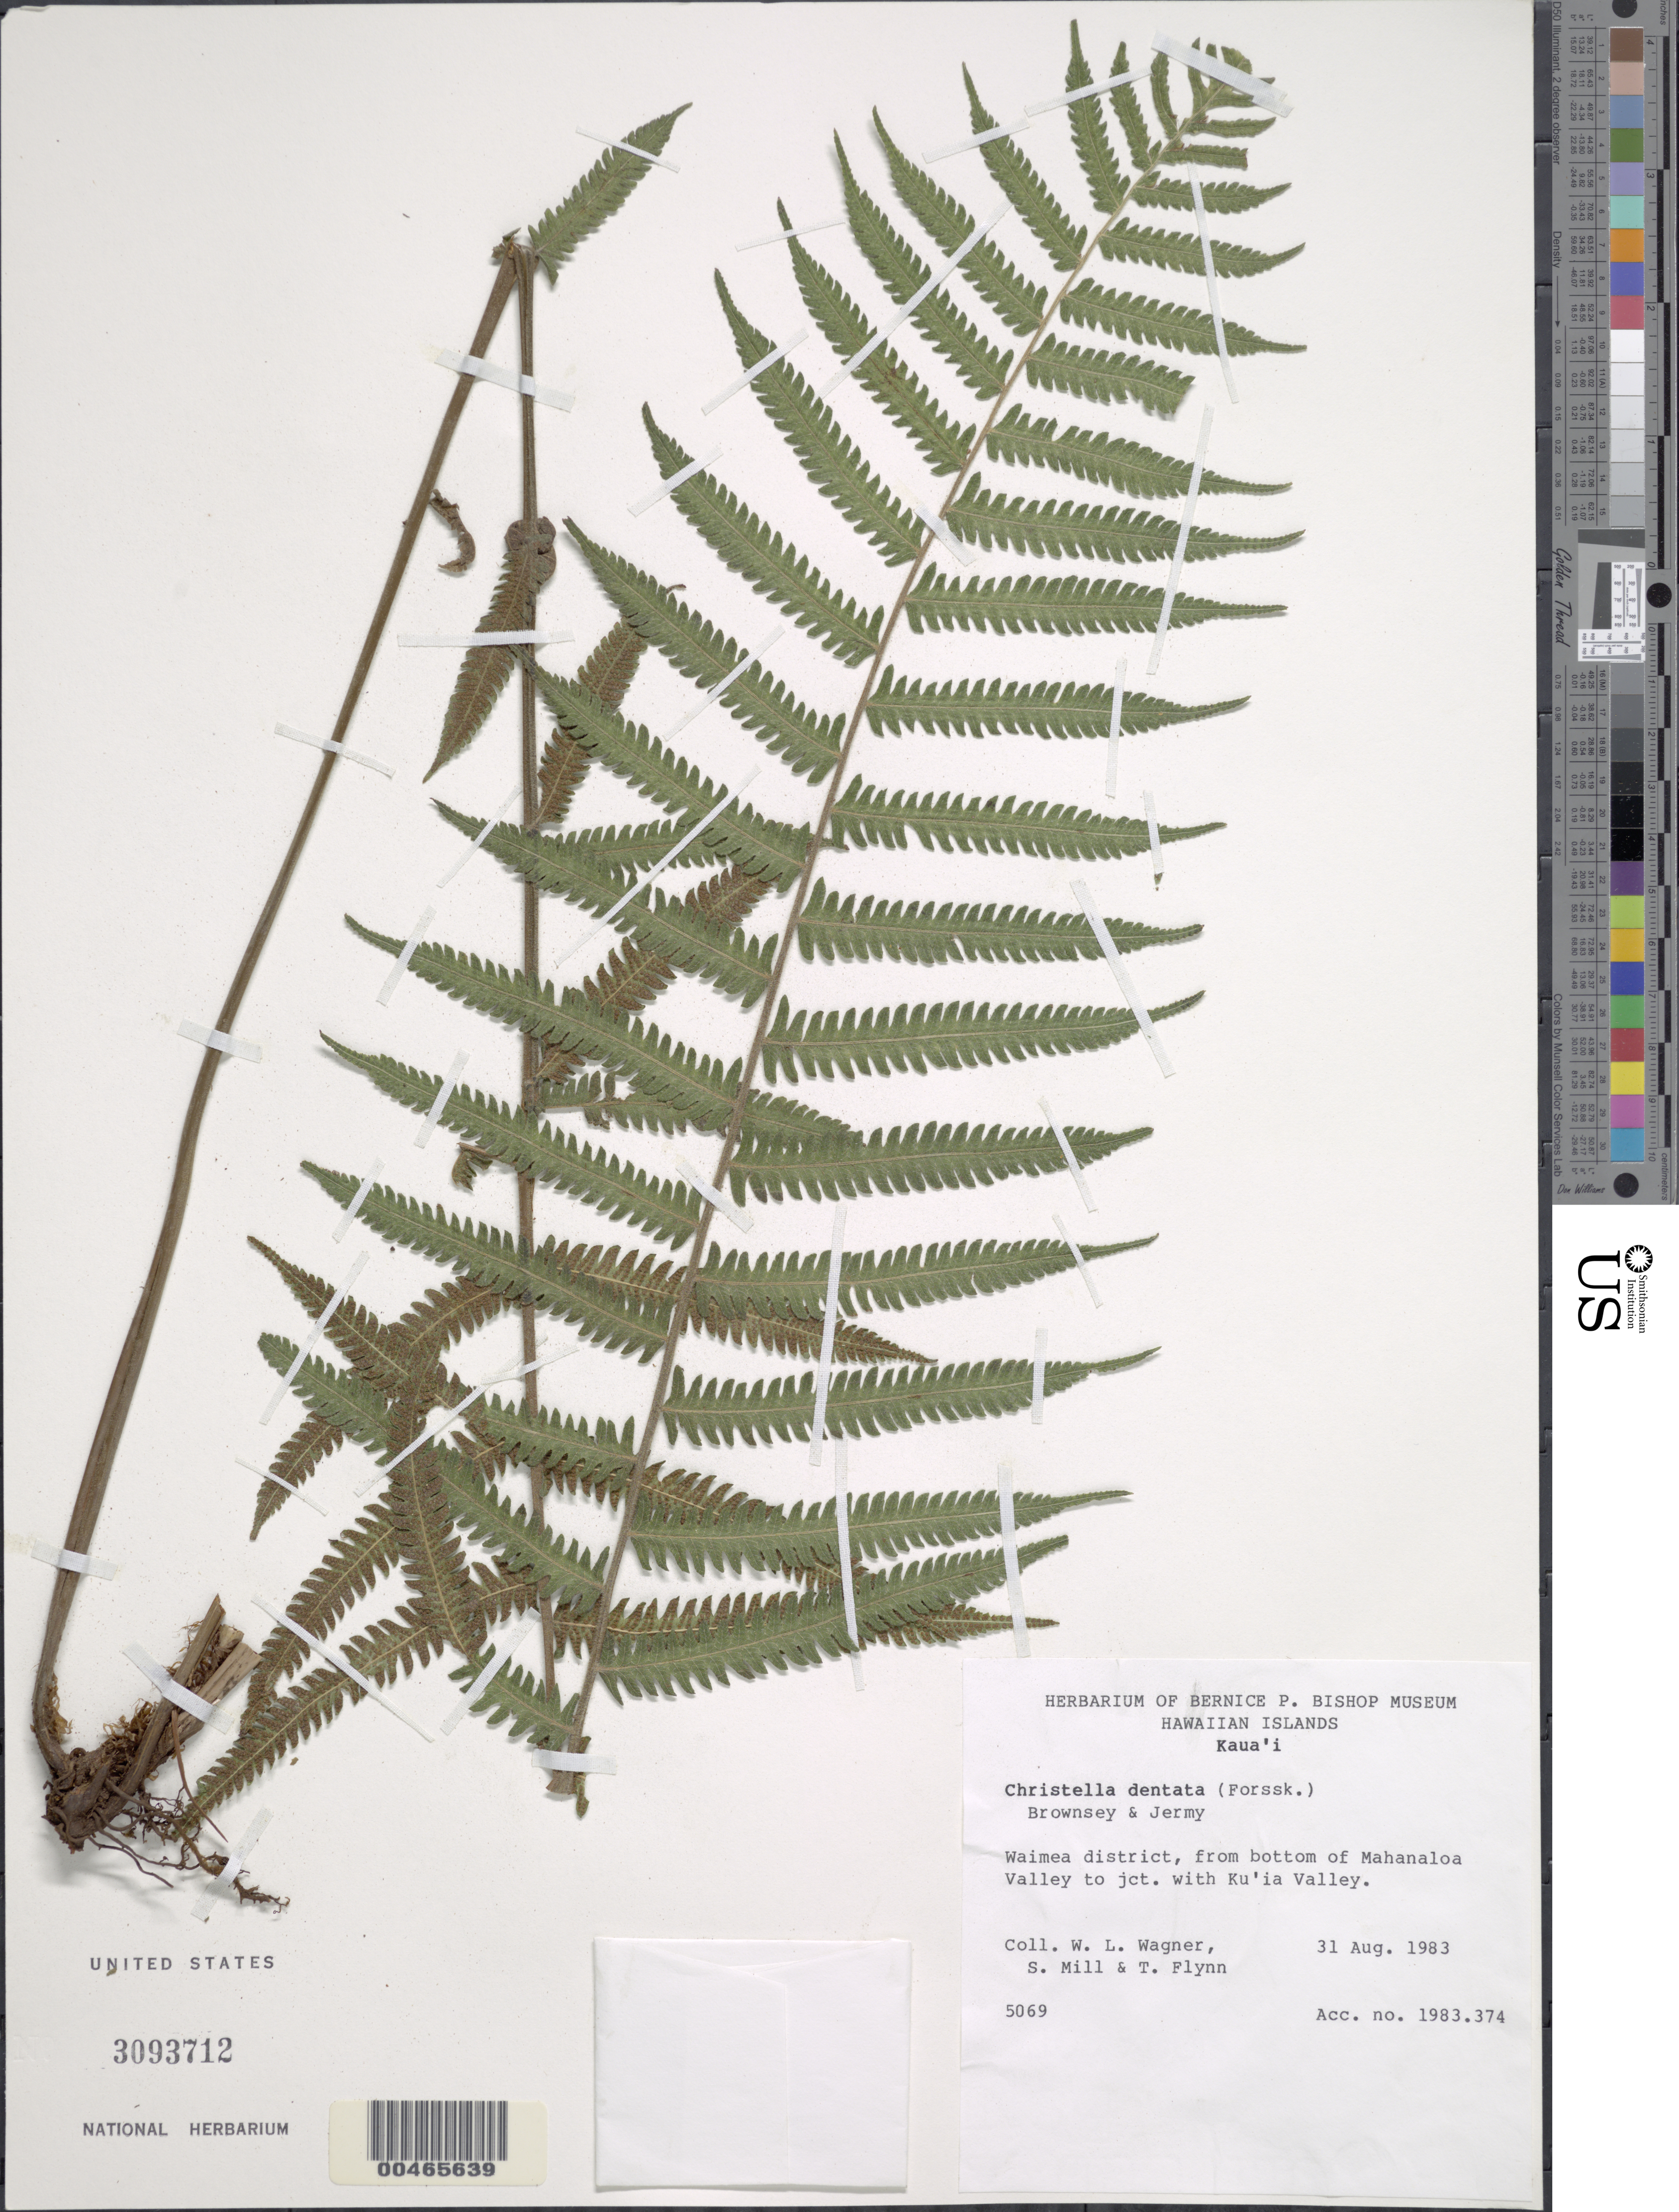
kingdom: Plantae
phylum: Tracheophyta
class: Polypodiopsida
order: Polypodiales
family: Thelypteridaceae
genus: Christella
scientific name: Christella dentata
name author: (Forssk.) Brownsey & Jermy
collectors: W. L. Wagner, S. W. Miller & T. W. Flynn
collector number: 5069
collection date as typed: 31 Aug 1983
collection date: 1983-08-31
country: United States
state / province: Hawaii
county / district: Kauai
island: Kaua'i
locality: Waimea district, from bottom of Mahanaloa Valley to jct. with Ku'ia Valley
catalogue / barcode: US 3093712